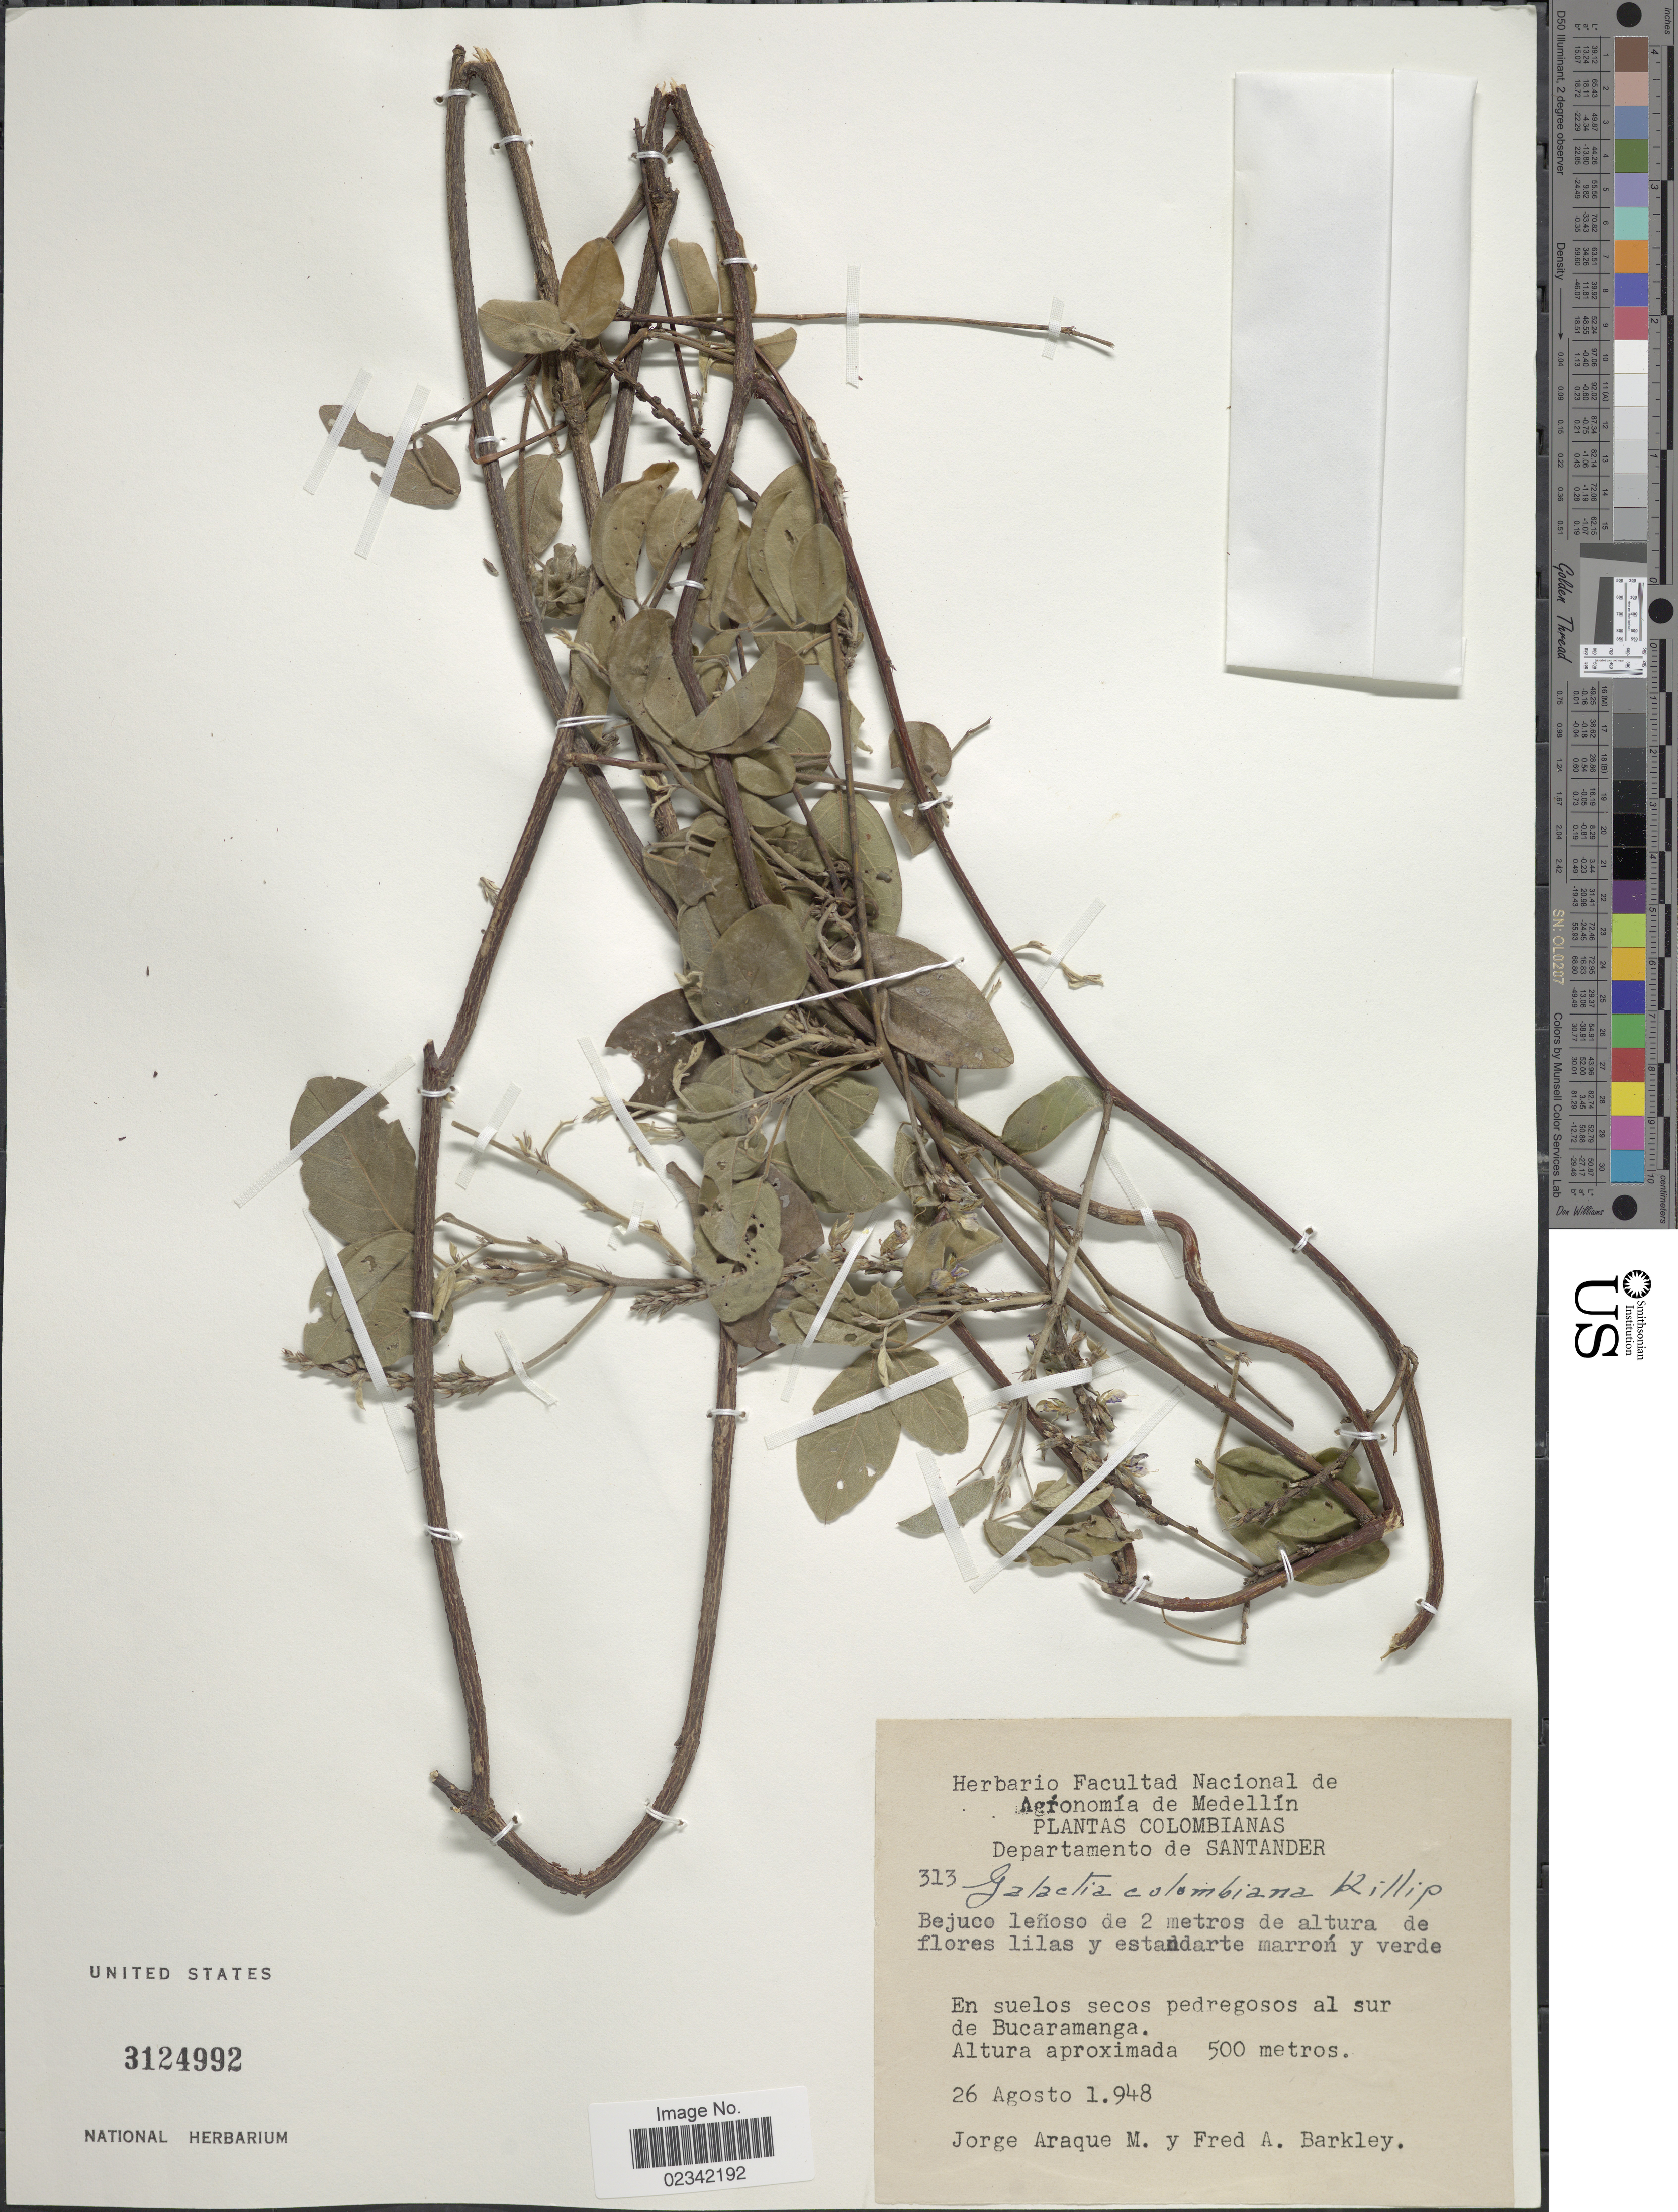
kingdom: Plantae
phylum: Tracheophyta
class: Magnoliopsida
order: Fabales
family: Fabaceae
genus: Galactia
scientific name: Galactia colombiana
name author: Killip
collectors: J. Araque Molina & F. A. Barkley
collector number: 313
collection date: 1948-08-26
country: Colombia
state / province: Santander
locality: Departamento de Santander, En suelos secos pedregosos al sur de Bucaramenga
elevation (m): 500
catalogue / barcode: US 3124992